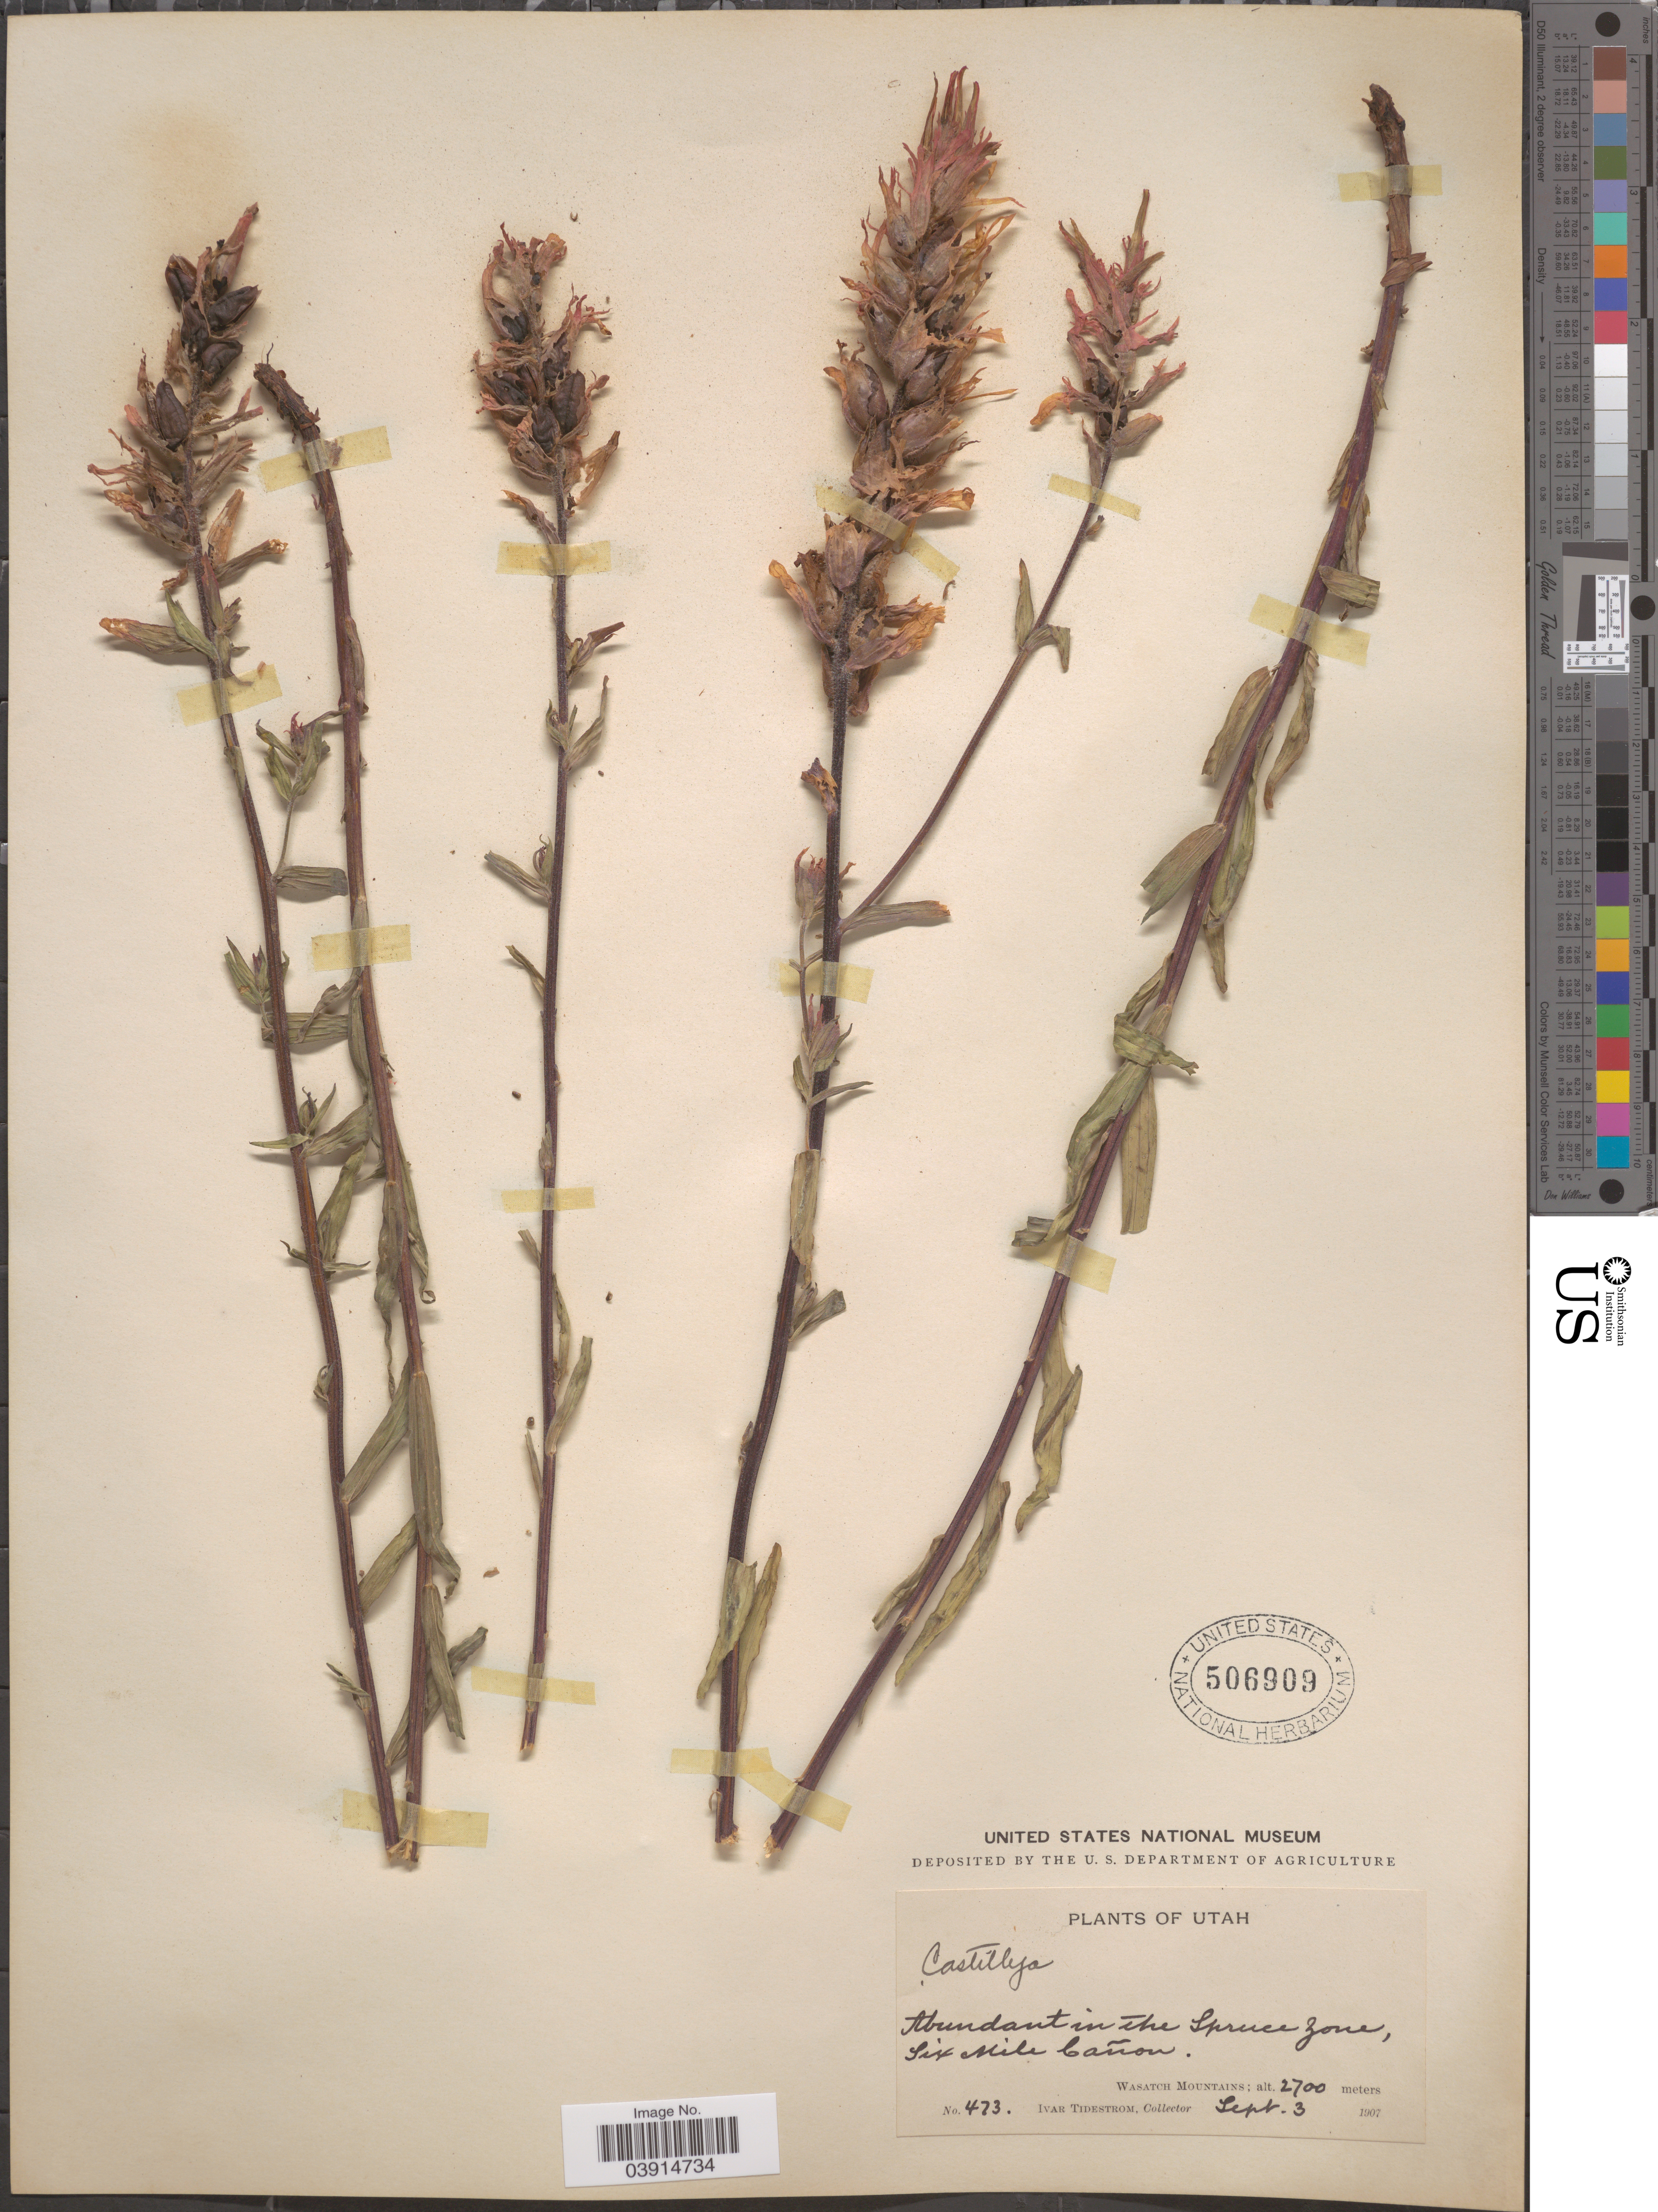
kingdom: Plantae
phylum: Tracheophyta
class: Magnoliopsida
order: Lamiales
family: Orobanchaceae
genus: Castilleja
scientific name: Castilleja sp.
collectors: I. F. Tidestrom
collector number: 473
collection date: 1907-09-03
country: United States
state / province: Utah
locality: In The Spruce Zone, Six mile Cañon. Wasatch Mountains.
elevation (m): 2700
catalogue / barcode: US 506909